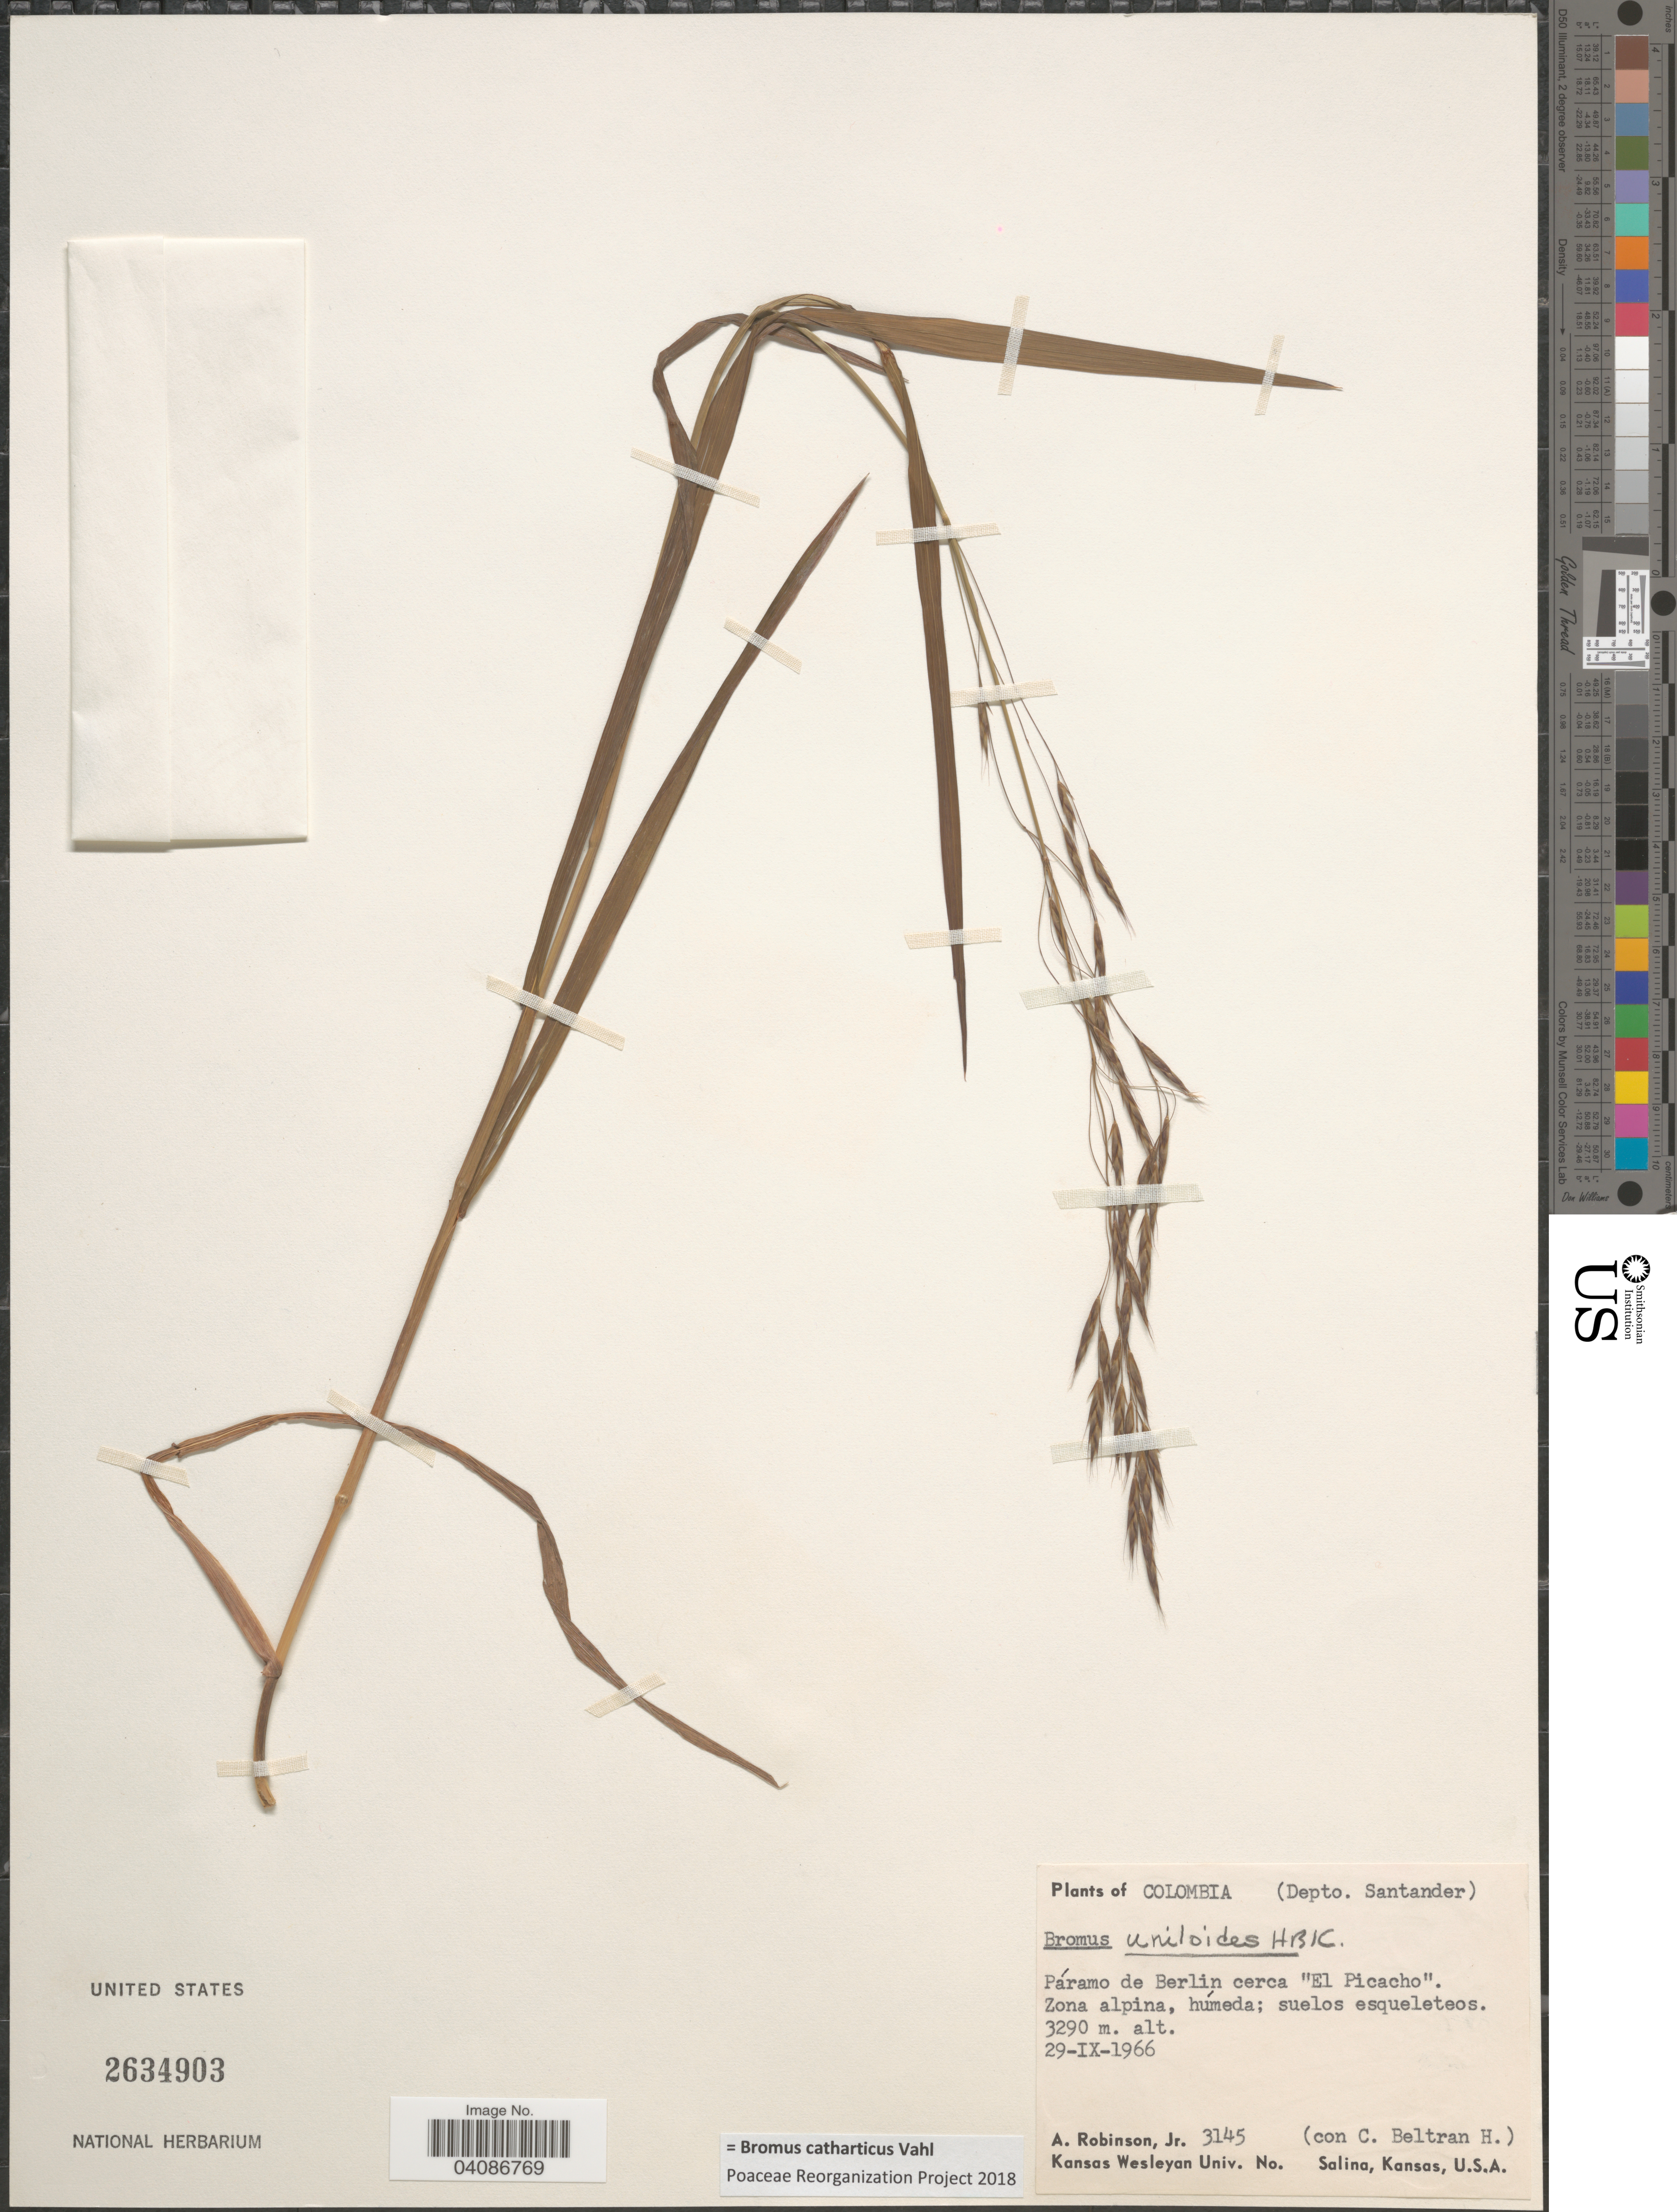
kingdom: Plantae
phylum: Tracheophyta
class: Liliopsida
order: Poales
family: Poaceae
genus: Bromus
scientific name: Bromus catharticus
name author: Vahl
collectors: A. Robinson Jr. & H. Beltran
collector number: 3145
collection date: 1966-09-29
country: Colombia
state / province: Santander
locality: (Depto. Santander). Páramo de Berlin cerca "El Picacho". Zona alpina, húmeda; suelos esqueleteos.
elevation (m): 3290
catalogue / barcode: US 2634903